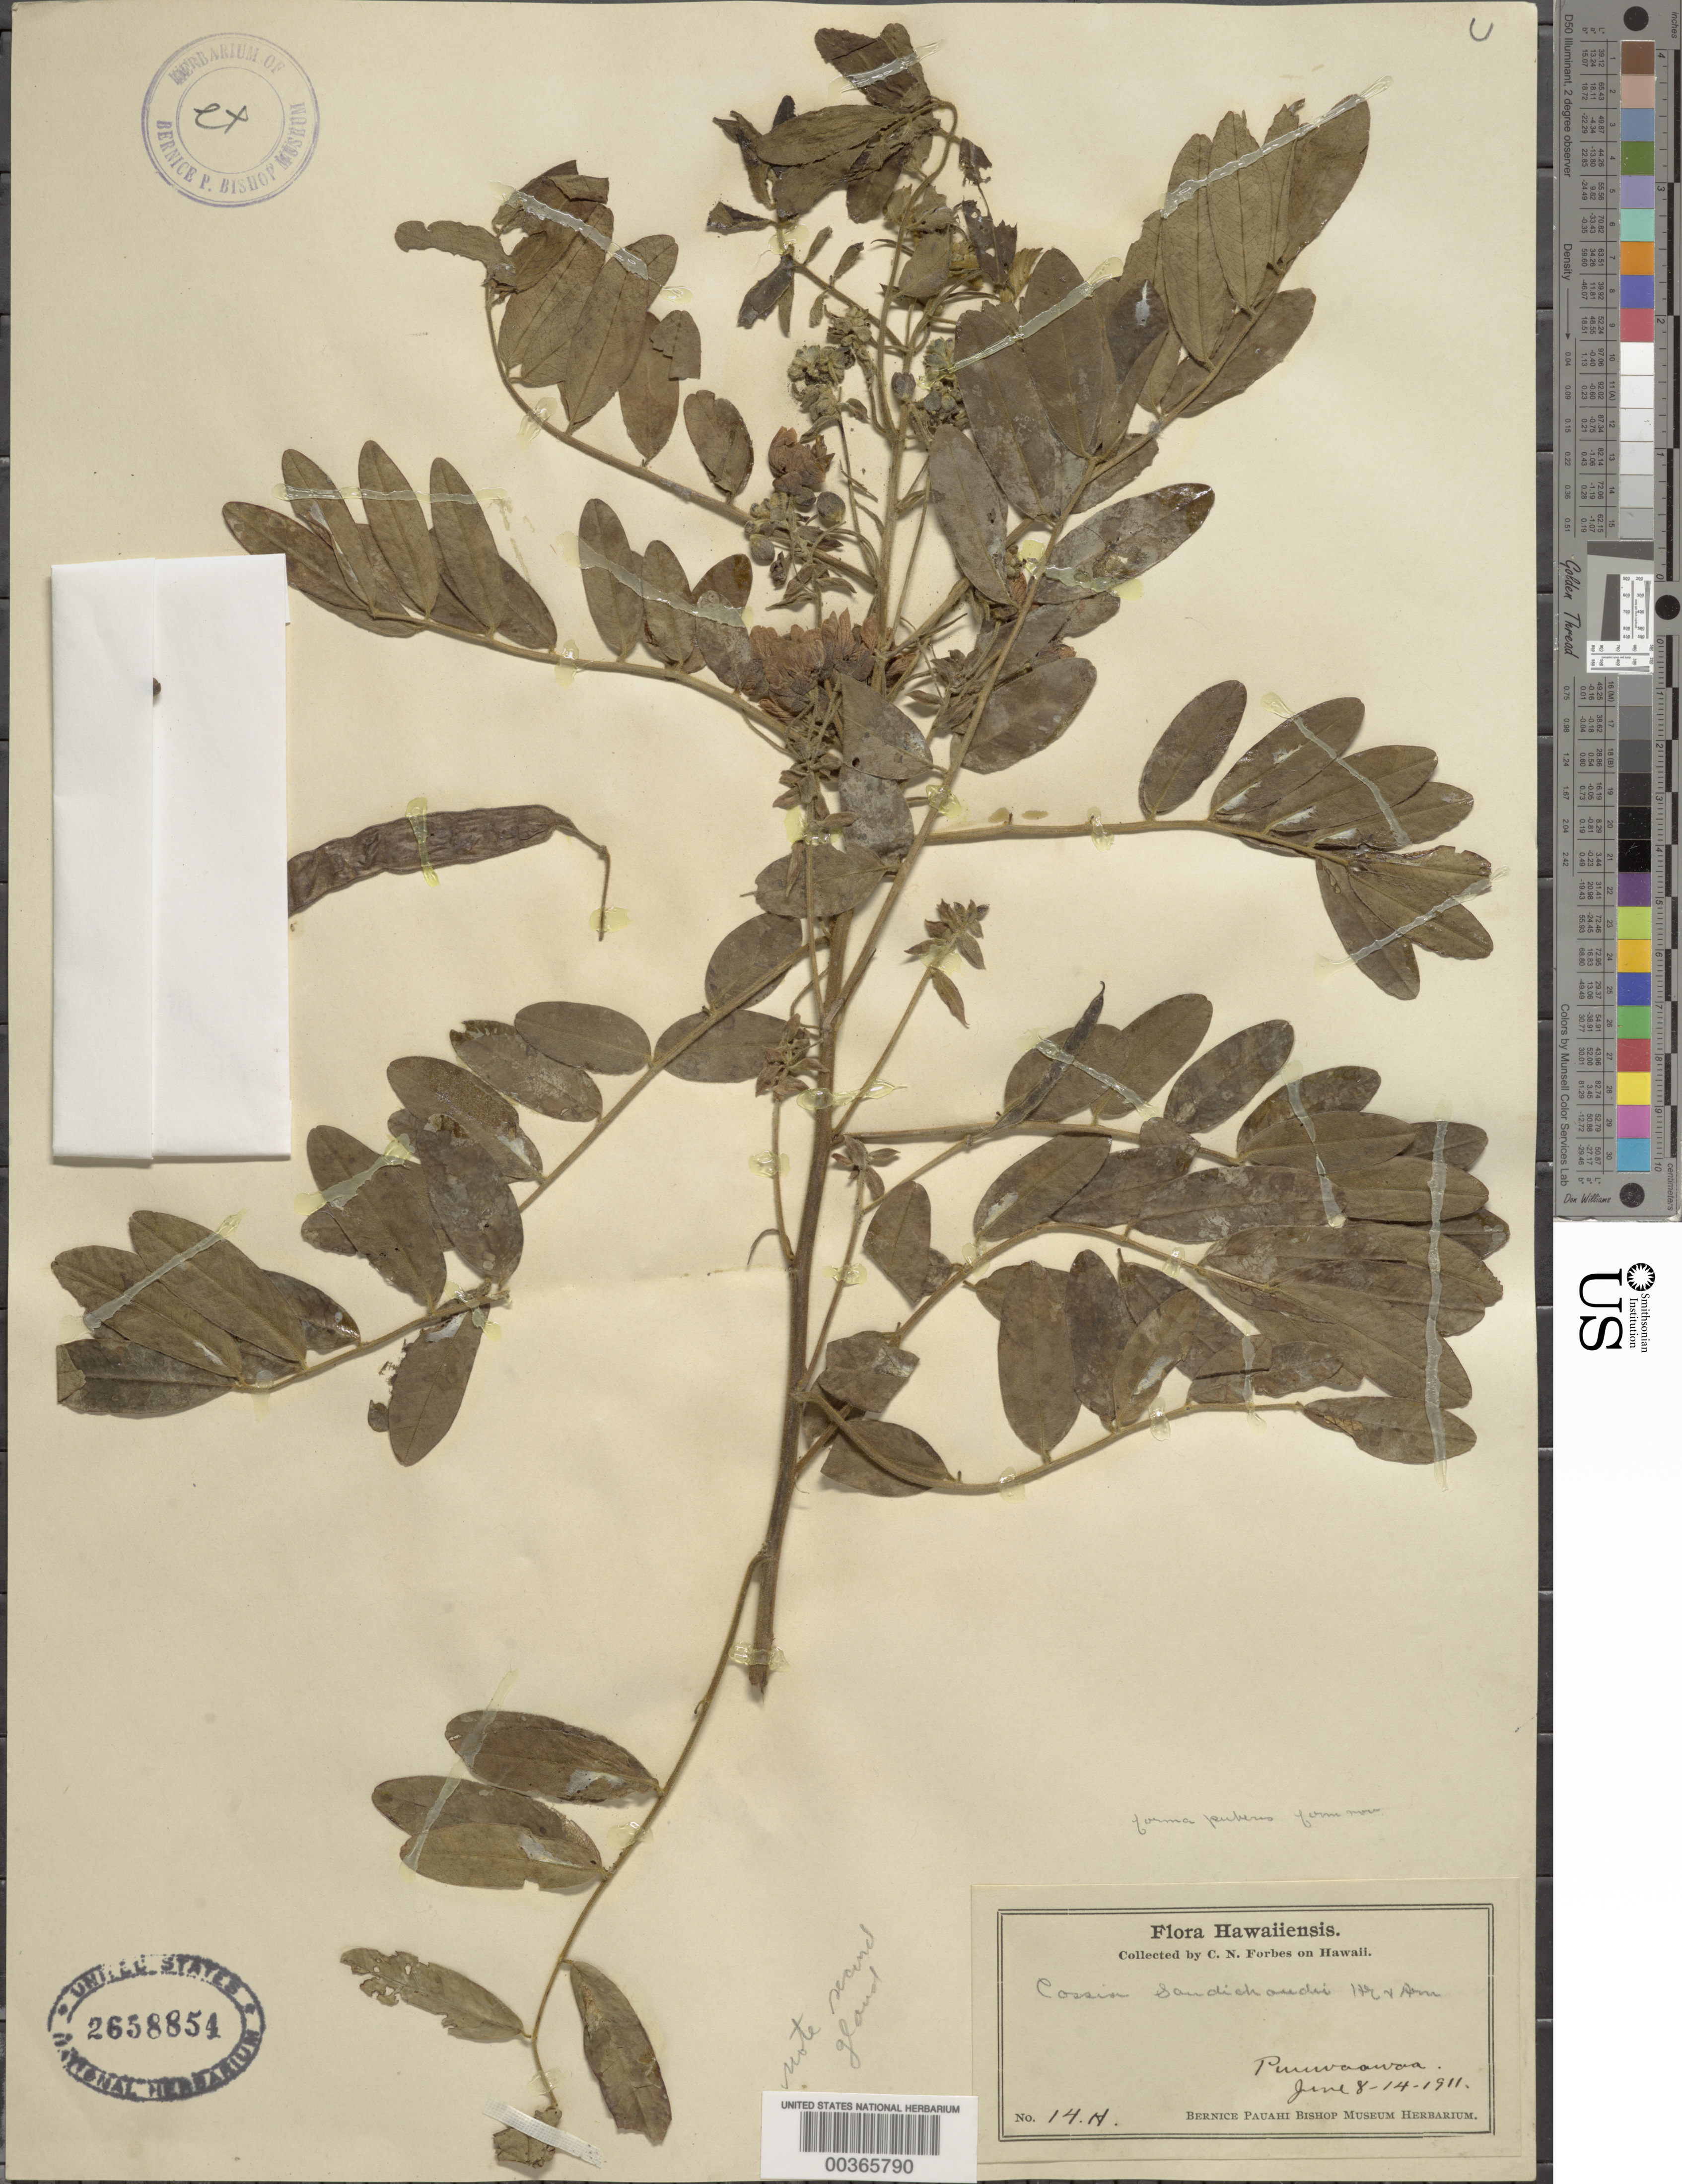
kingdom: Plantae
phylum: Tracheophyta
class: Magnoliopsida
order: Fabales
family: Fabaceae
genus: Senna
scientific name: Senna gaudichaudii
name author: (Hook. & Arn.) H.S. Irwin & Barneby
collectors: C. N. Forbes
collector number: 14.H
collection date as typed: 08 Jun 1911 to 14 Jun 1911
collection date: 1911-06-08/1911-06-14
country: United States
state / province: Hawaii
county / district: Hawaii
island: Hawaii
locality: Puiwaawa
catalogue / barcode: US 2658854